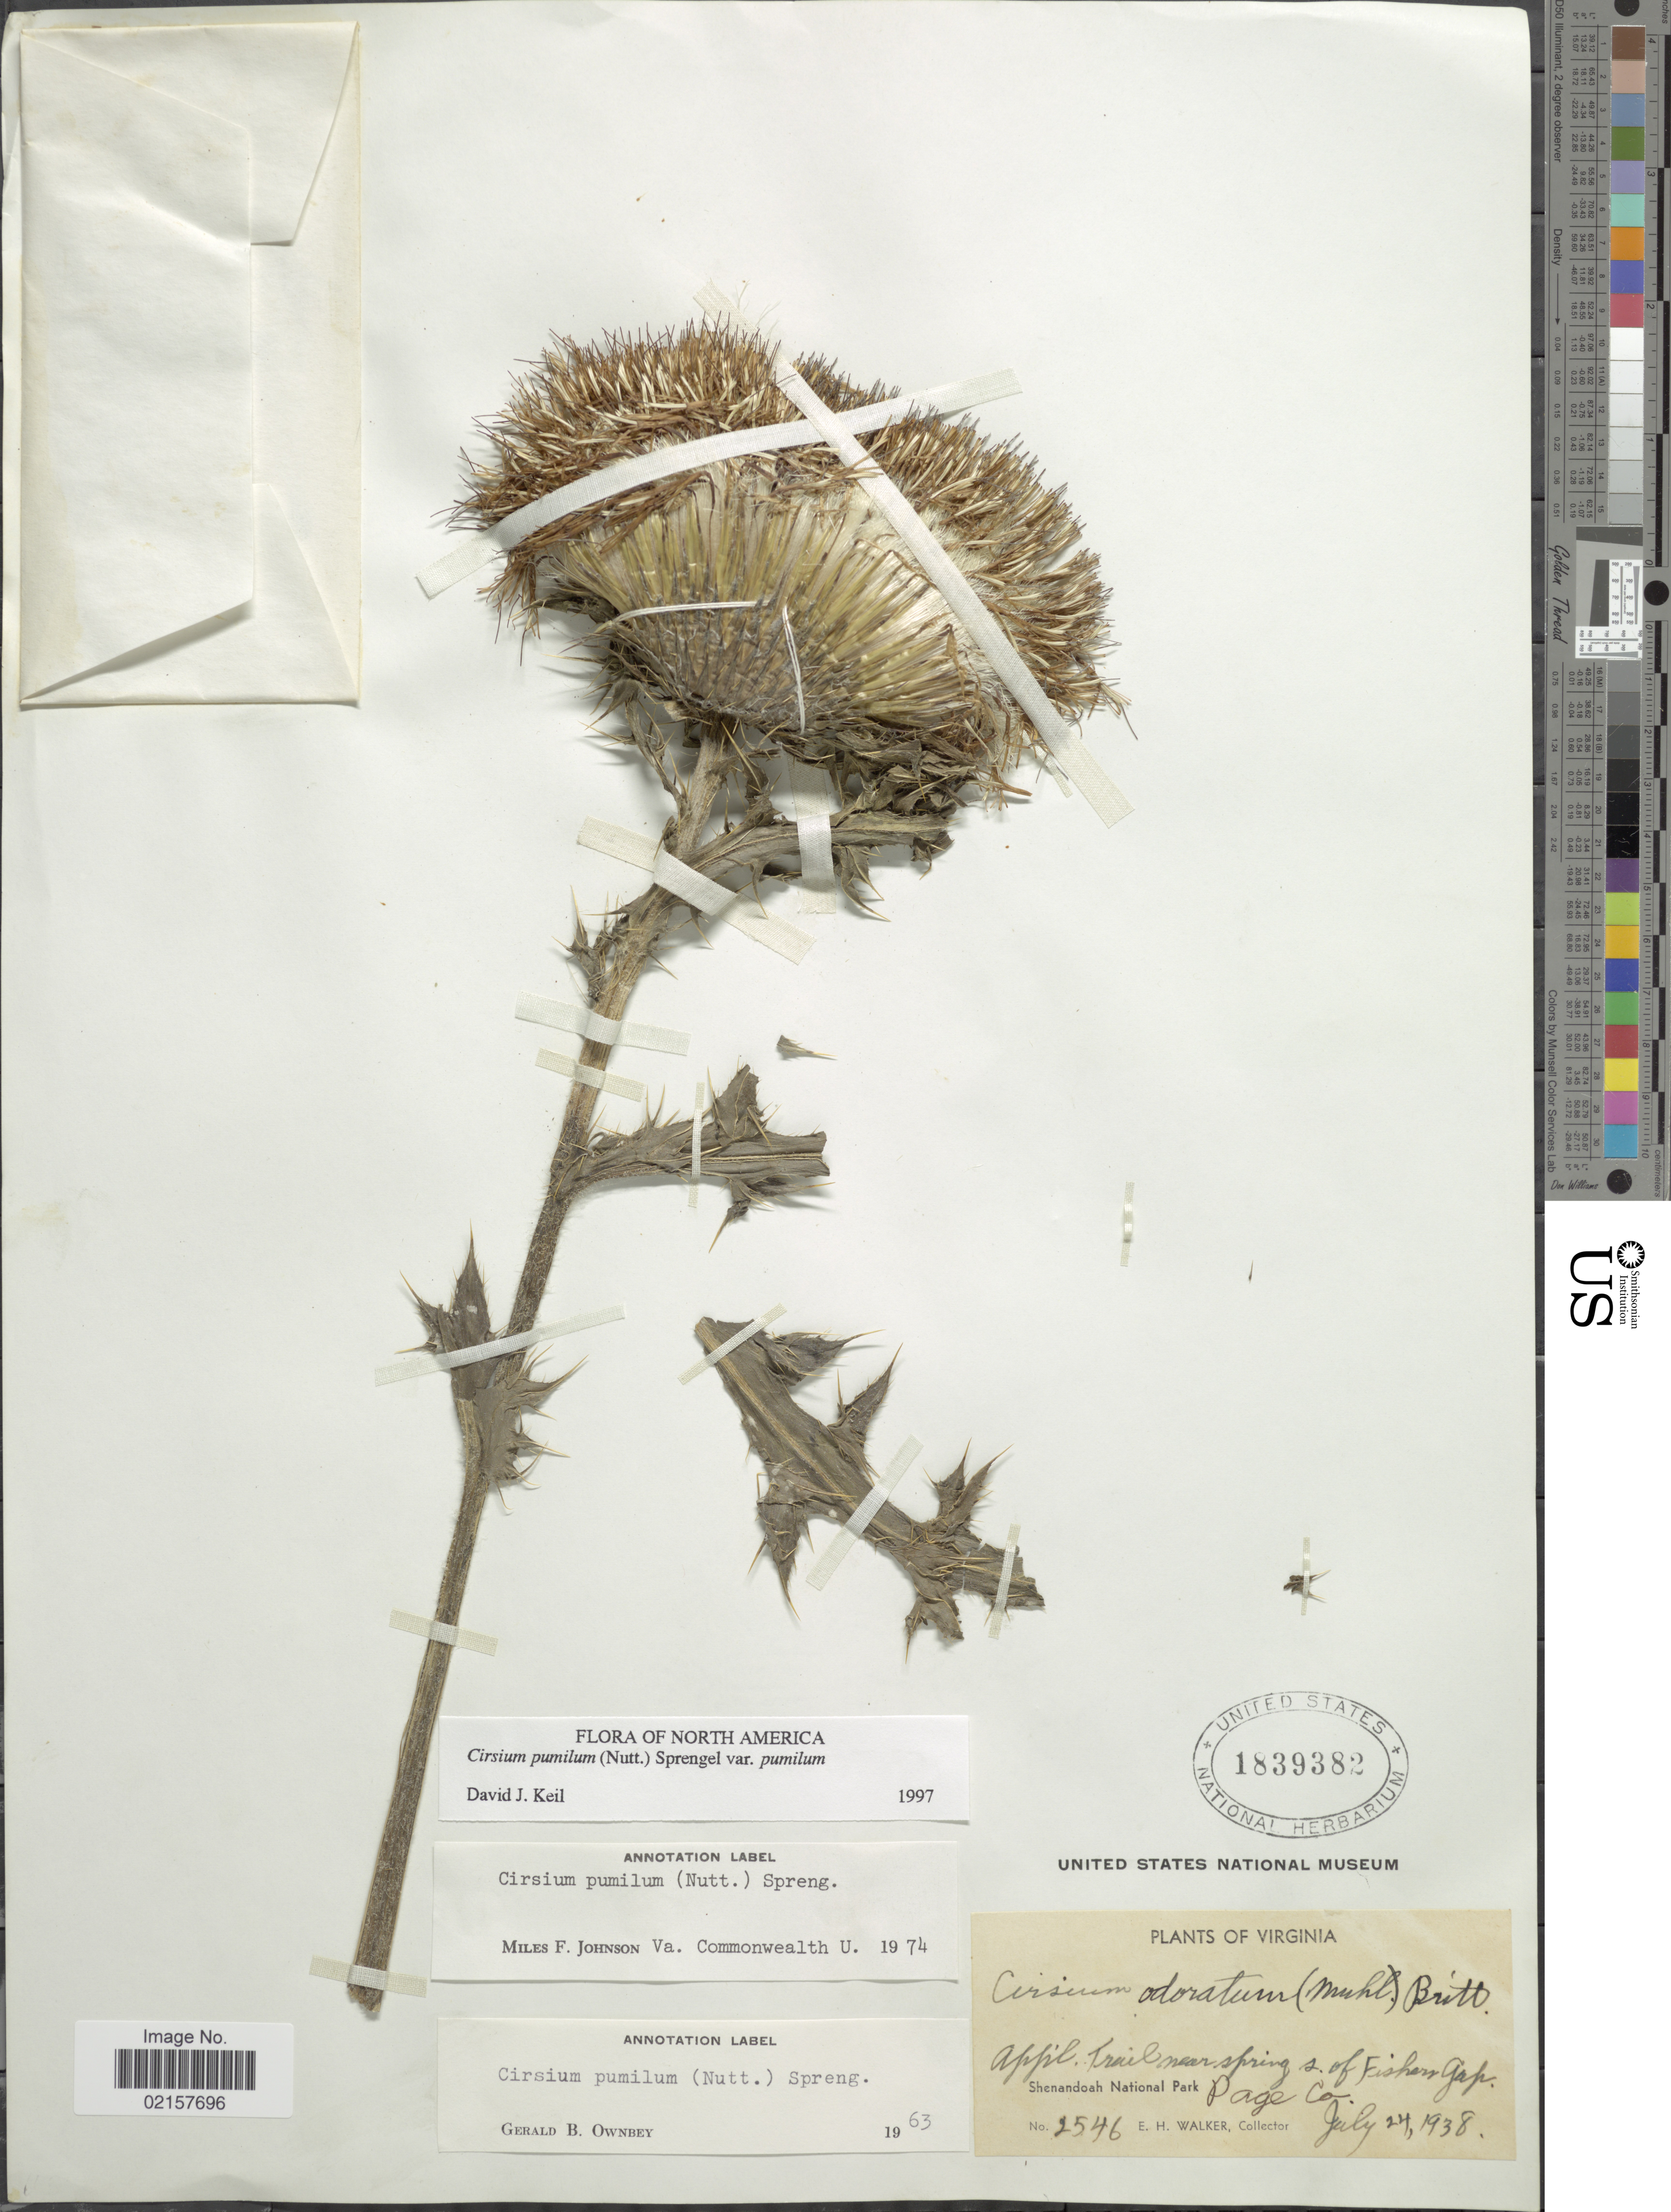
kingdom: Plantae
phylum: Tracheophyta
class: Magnoliopsida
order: Asterales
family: Asteraceae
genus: Cirsium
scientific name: Cirsium pumilum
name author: (Nutt.) Spreng.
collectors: E. H. Walker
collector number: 2546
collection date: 1938-07-24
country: United States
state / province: Virginia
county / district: Page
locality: Appalachian Trail near spring S of Fishers Gap, Shenandoah National Park.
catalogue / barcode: US 1839382